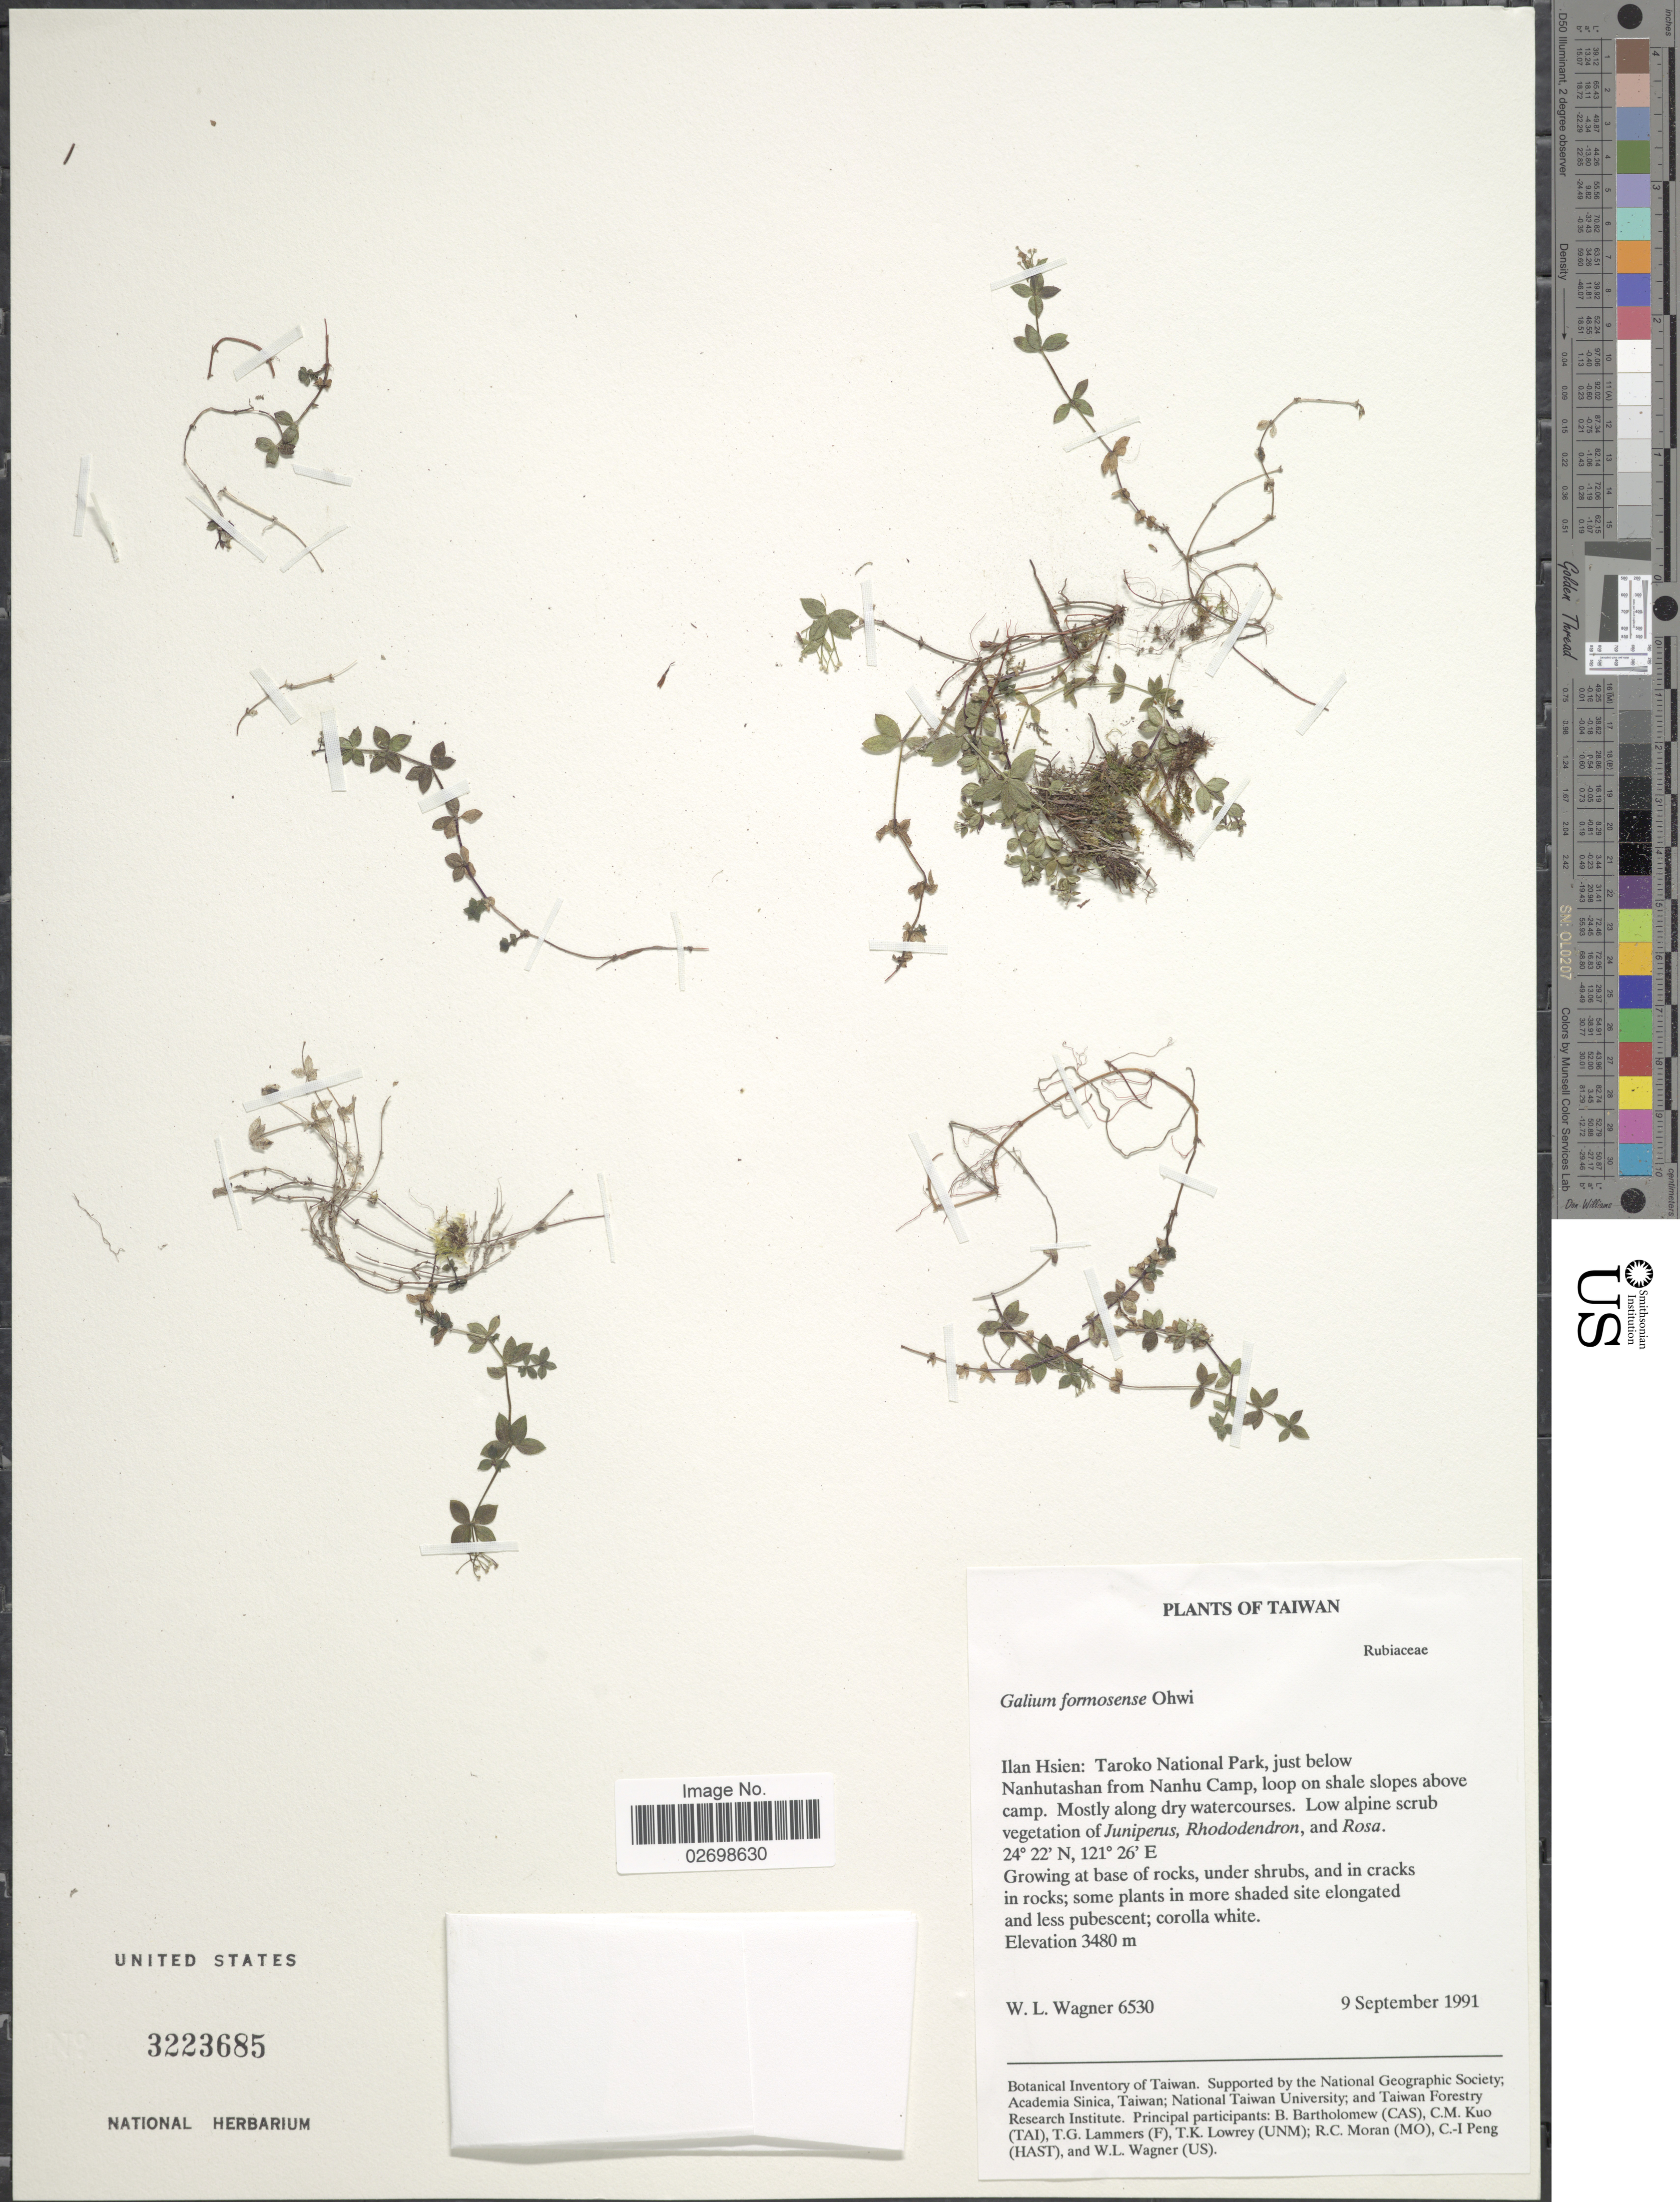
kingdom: Plantae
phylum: Tracheophyta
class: Magnoliopsida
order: Gentianales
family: Rubiaceae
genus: Galium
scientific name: Galium formosense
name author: Ohwi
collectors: W. L. Wagner, B. Bartholomew, C. Kuo, T. Lammers & et al.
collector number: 6530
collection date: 1991-09-09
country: Taiwan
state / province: Ilan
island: Taiwan [Formosa]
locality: Ilan Hsien: Taroko National Park, just below Nanhutashan from Nanhu Camp, loop on shale slopes above camp.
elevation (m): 3480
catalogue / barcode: US 3223685